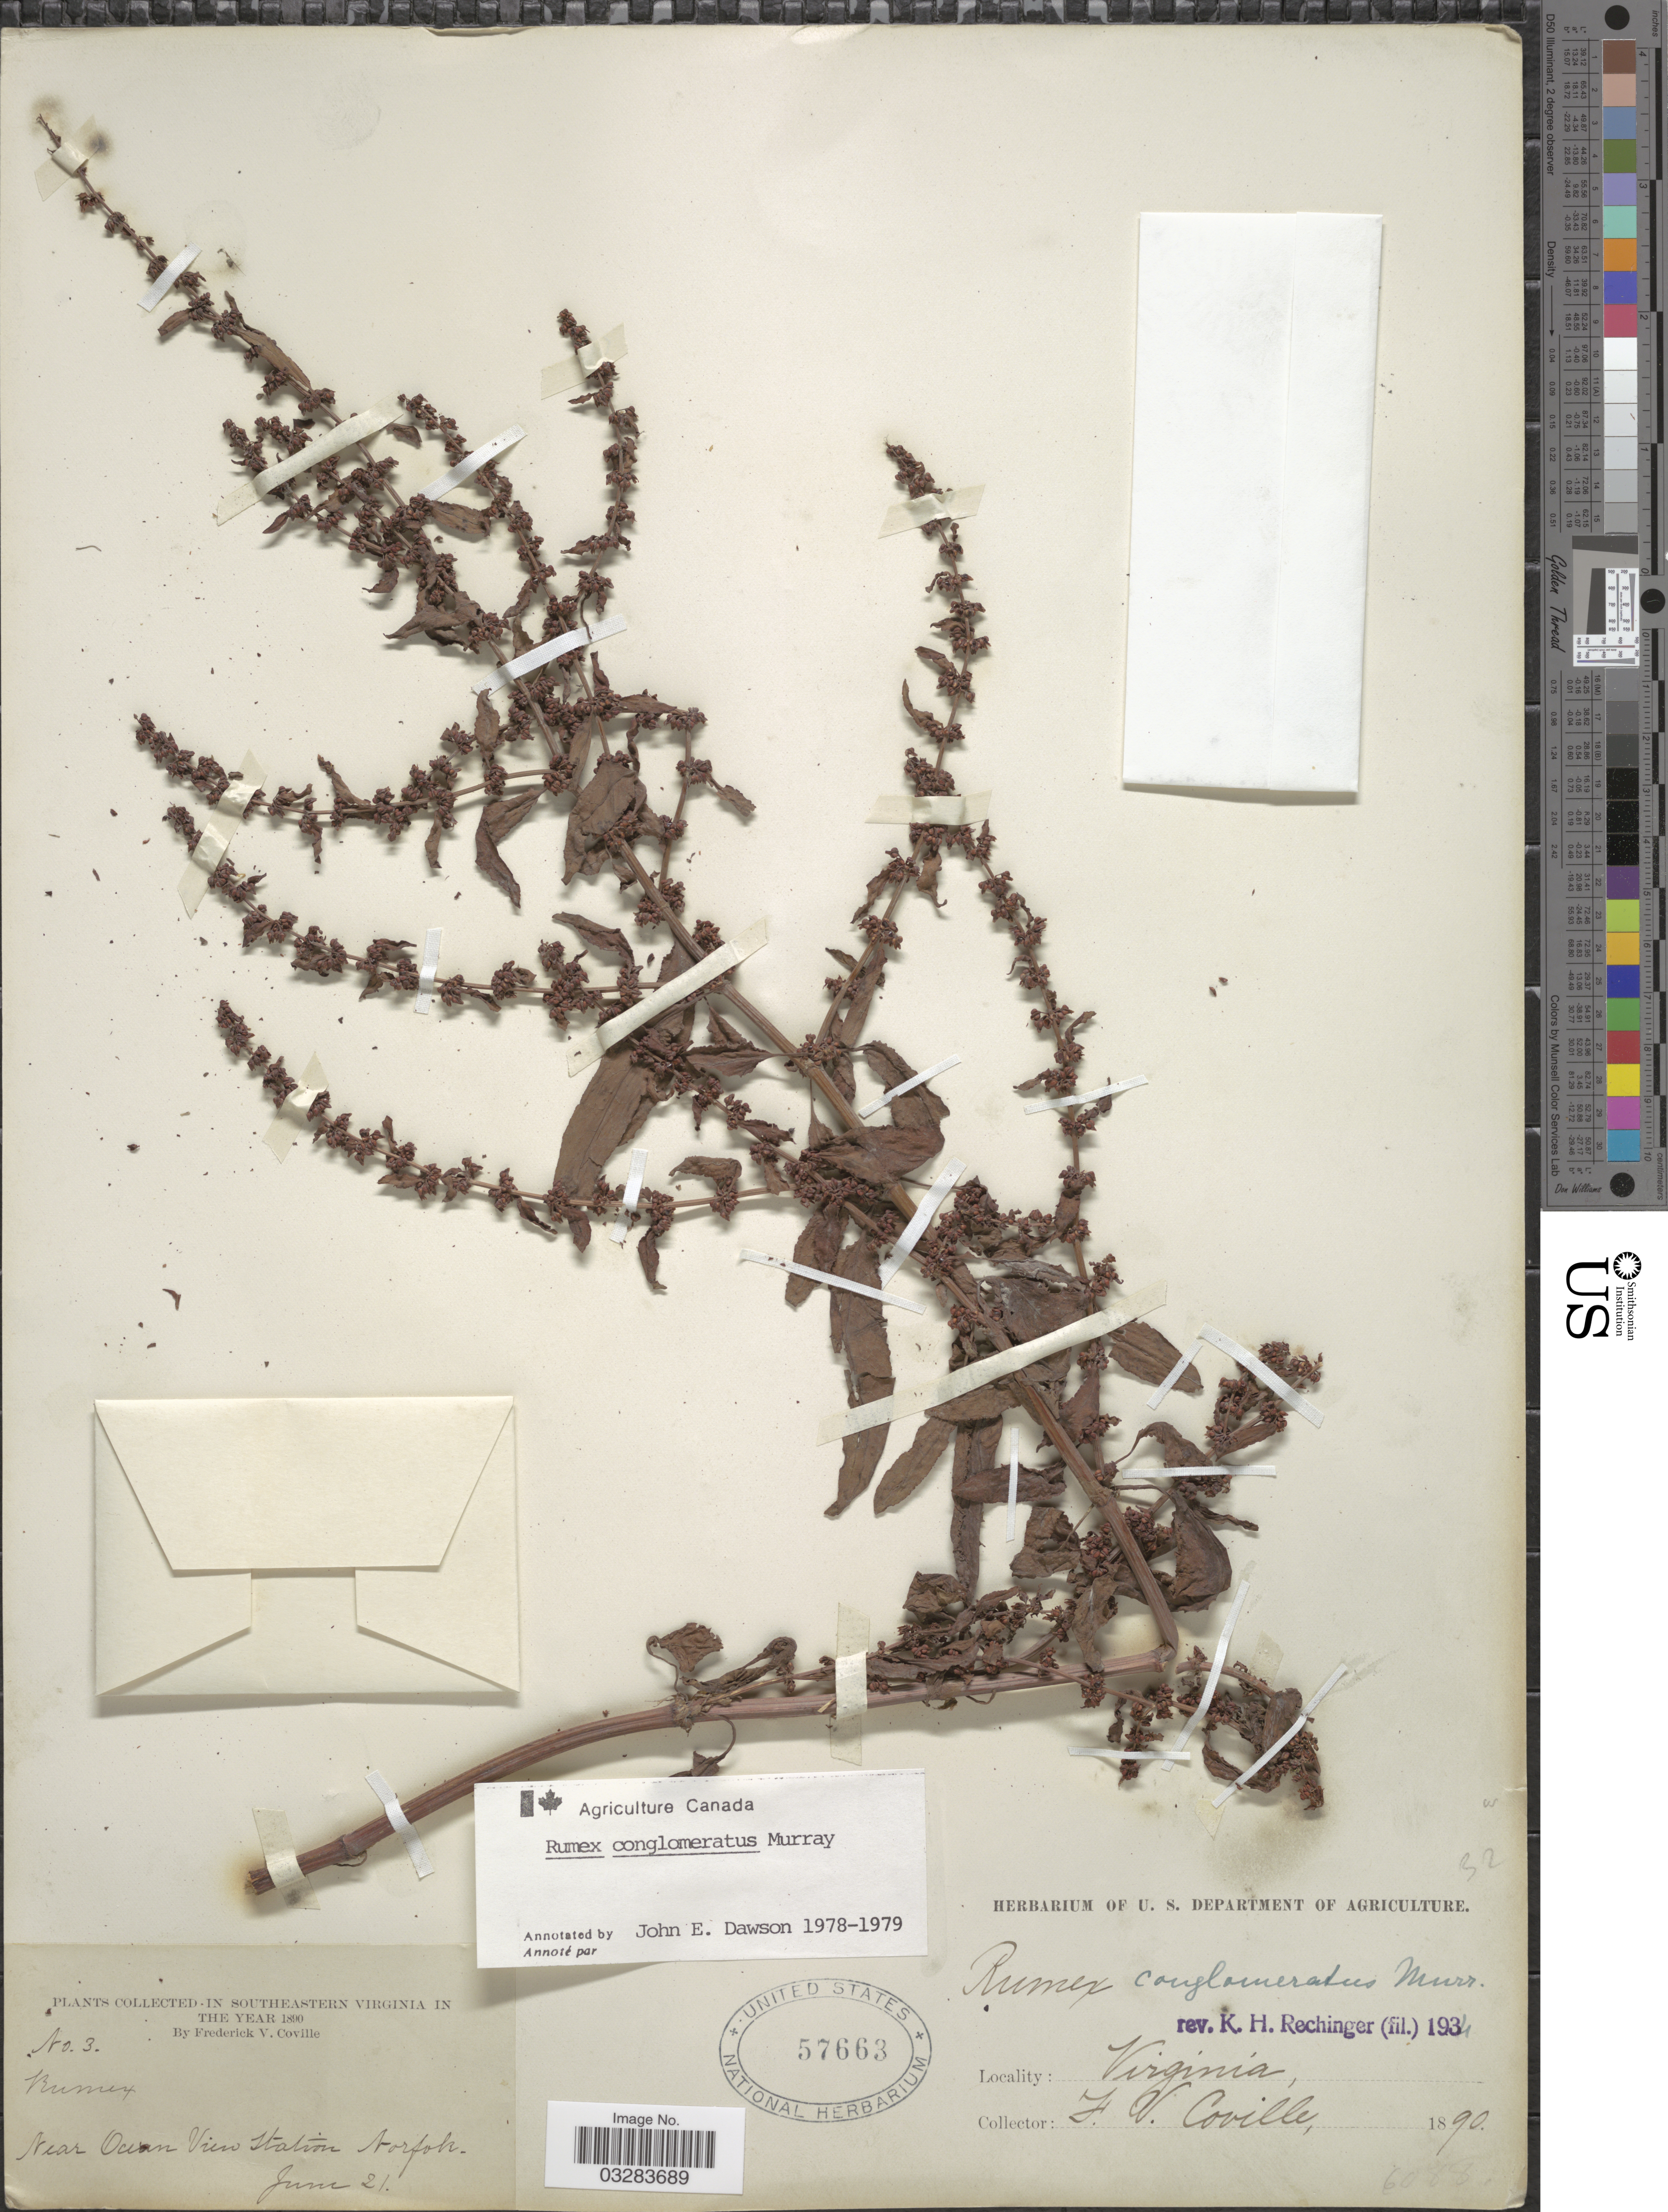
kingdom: Plantae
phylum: Tracheophyta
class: Magnoliopsida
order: Caryophyllales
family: Polygonaceae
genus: Rumex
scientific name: Rumex conglomeratus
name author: Murray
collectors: F. V. Coville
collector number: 3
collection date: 1890-06-21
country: United States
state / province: Virginia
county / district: City of Norfolk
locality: Southeastern Virginia, Near Ocean View Station Norfolk.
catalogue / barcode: US 57663